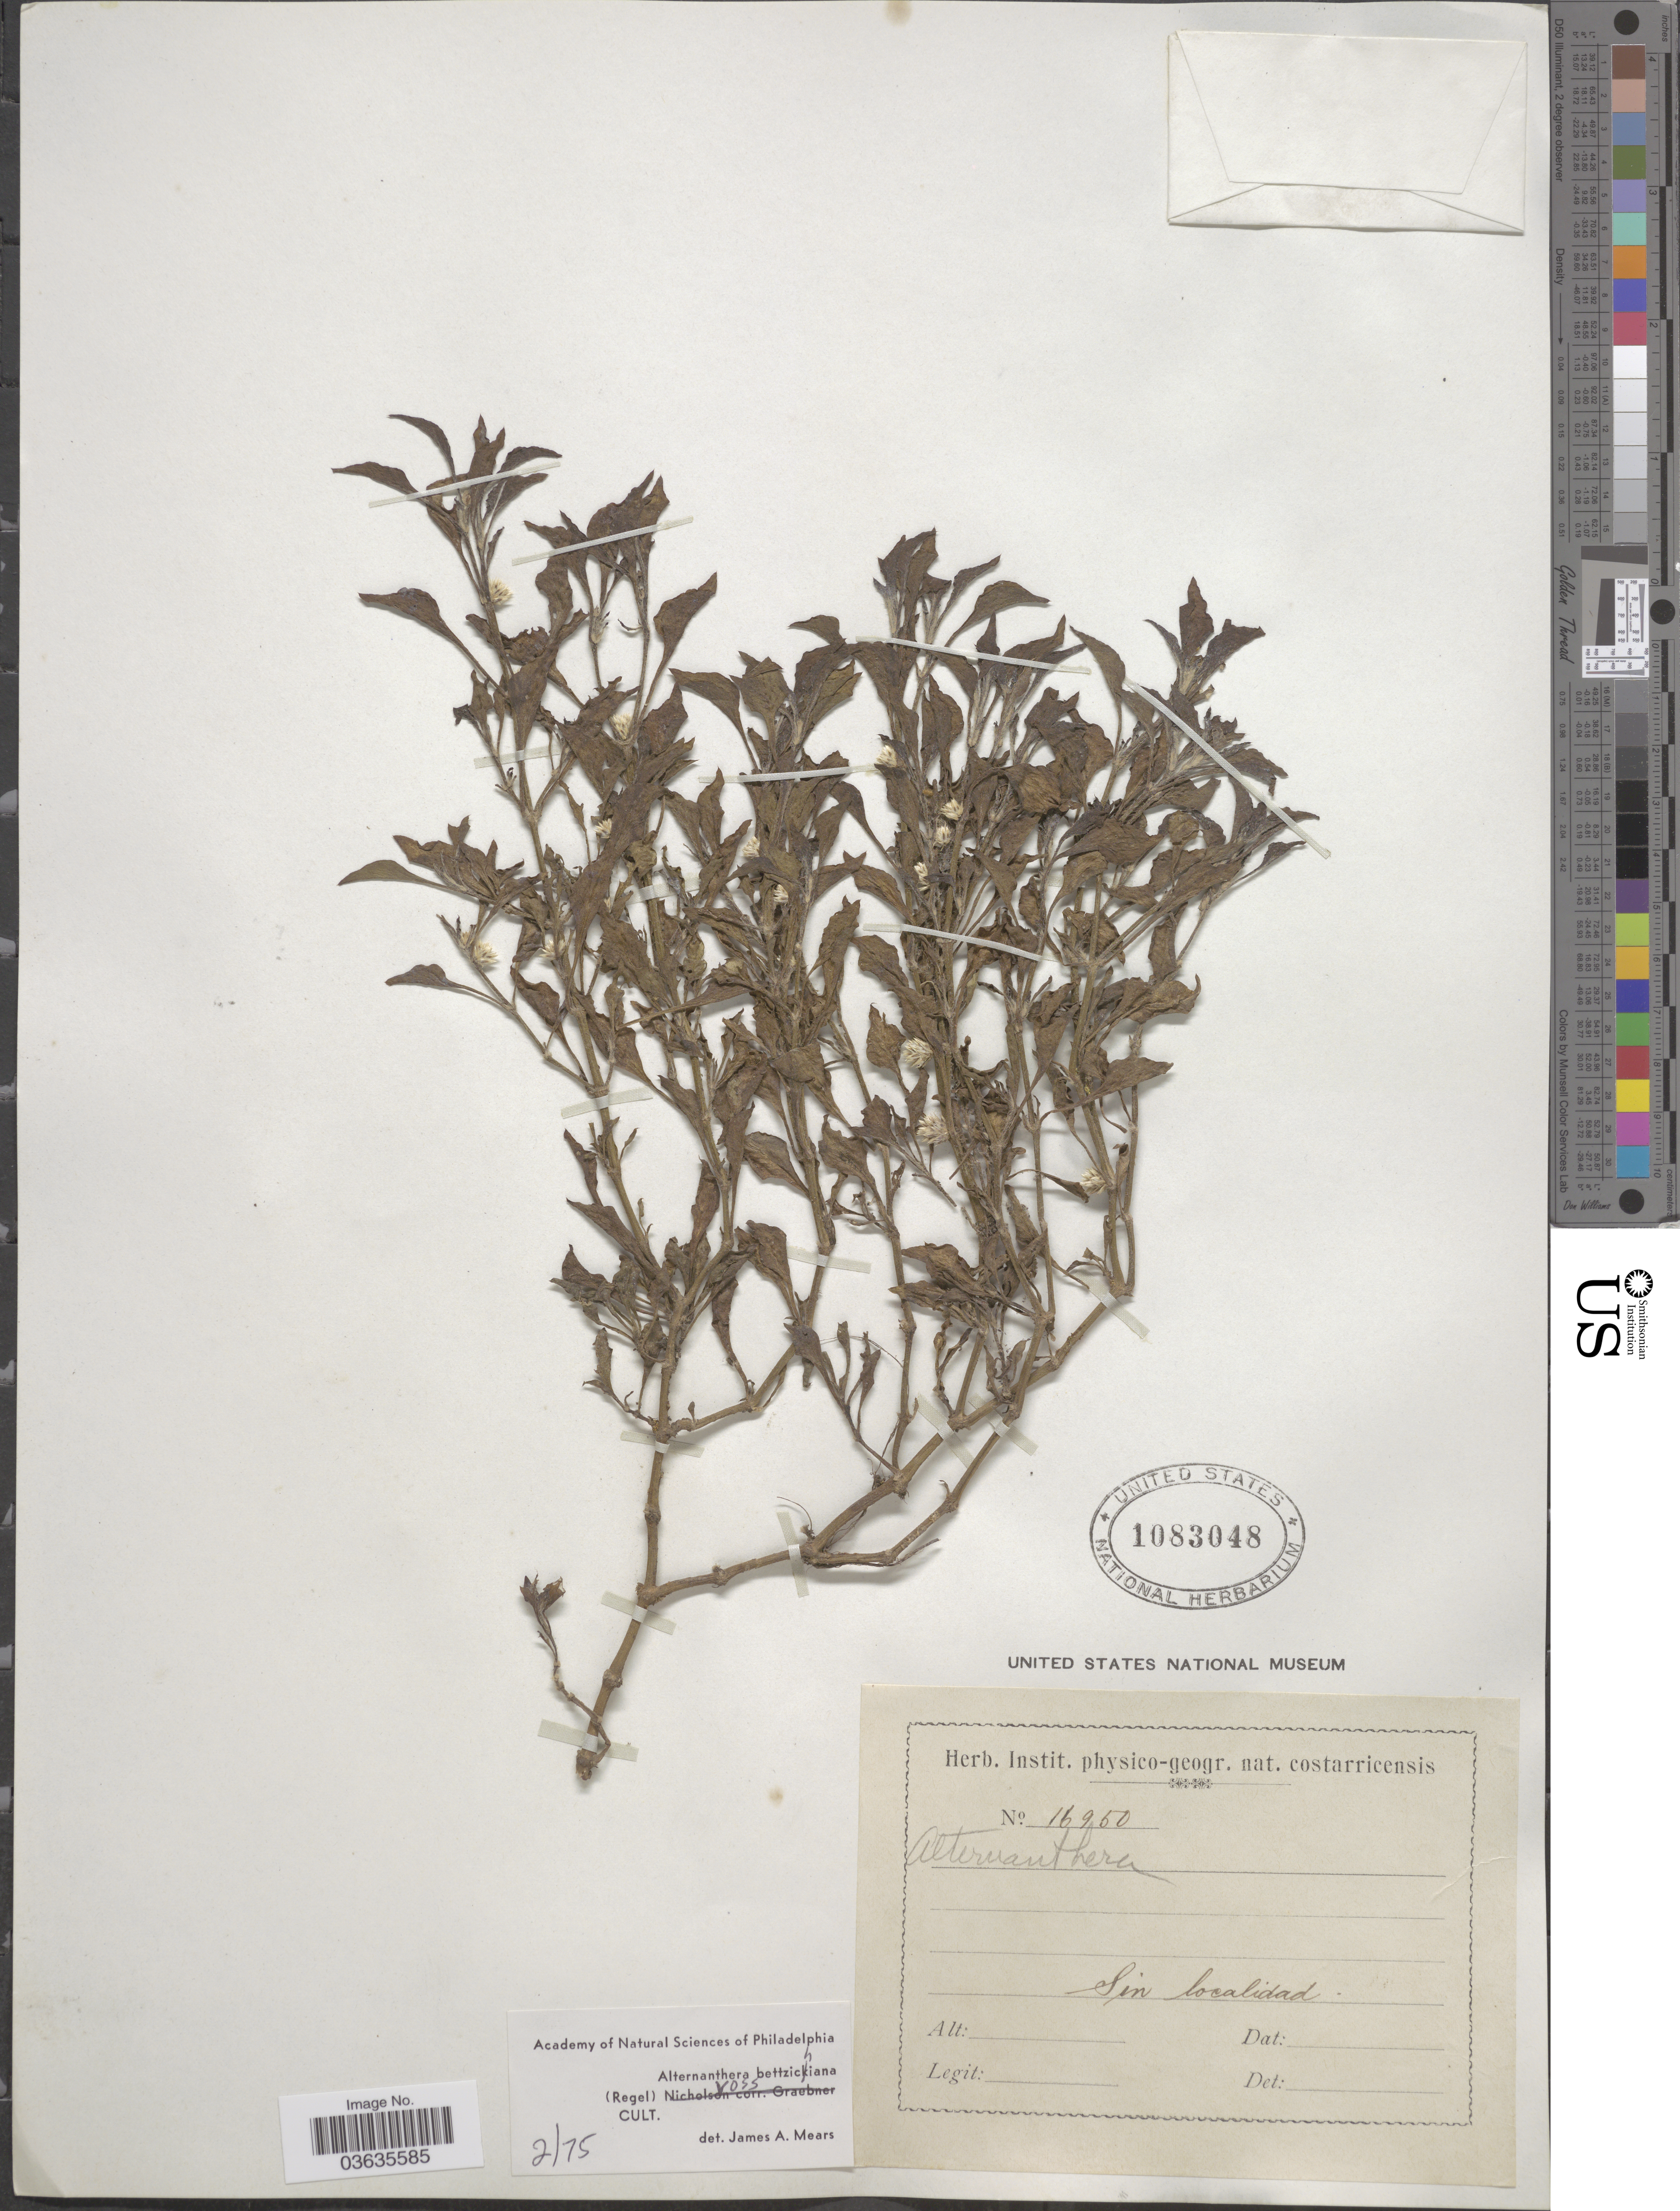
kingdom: Plantae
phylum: Tracheophyta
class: Magnoliopsida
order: Caryophyllales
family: Amaranthaceae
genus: Alternanthera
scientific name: Alternanthera bettzickiana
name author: (Regel) G. Nicholson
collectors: ex herb. Instit. physico-geogr. nat. costarricensis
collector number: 16950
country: Costa Rica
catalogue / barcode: US 1083048